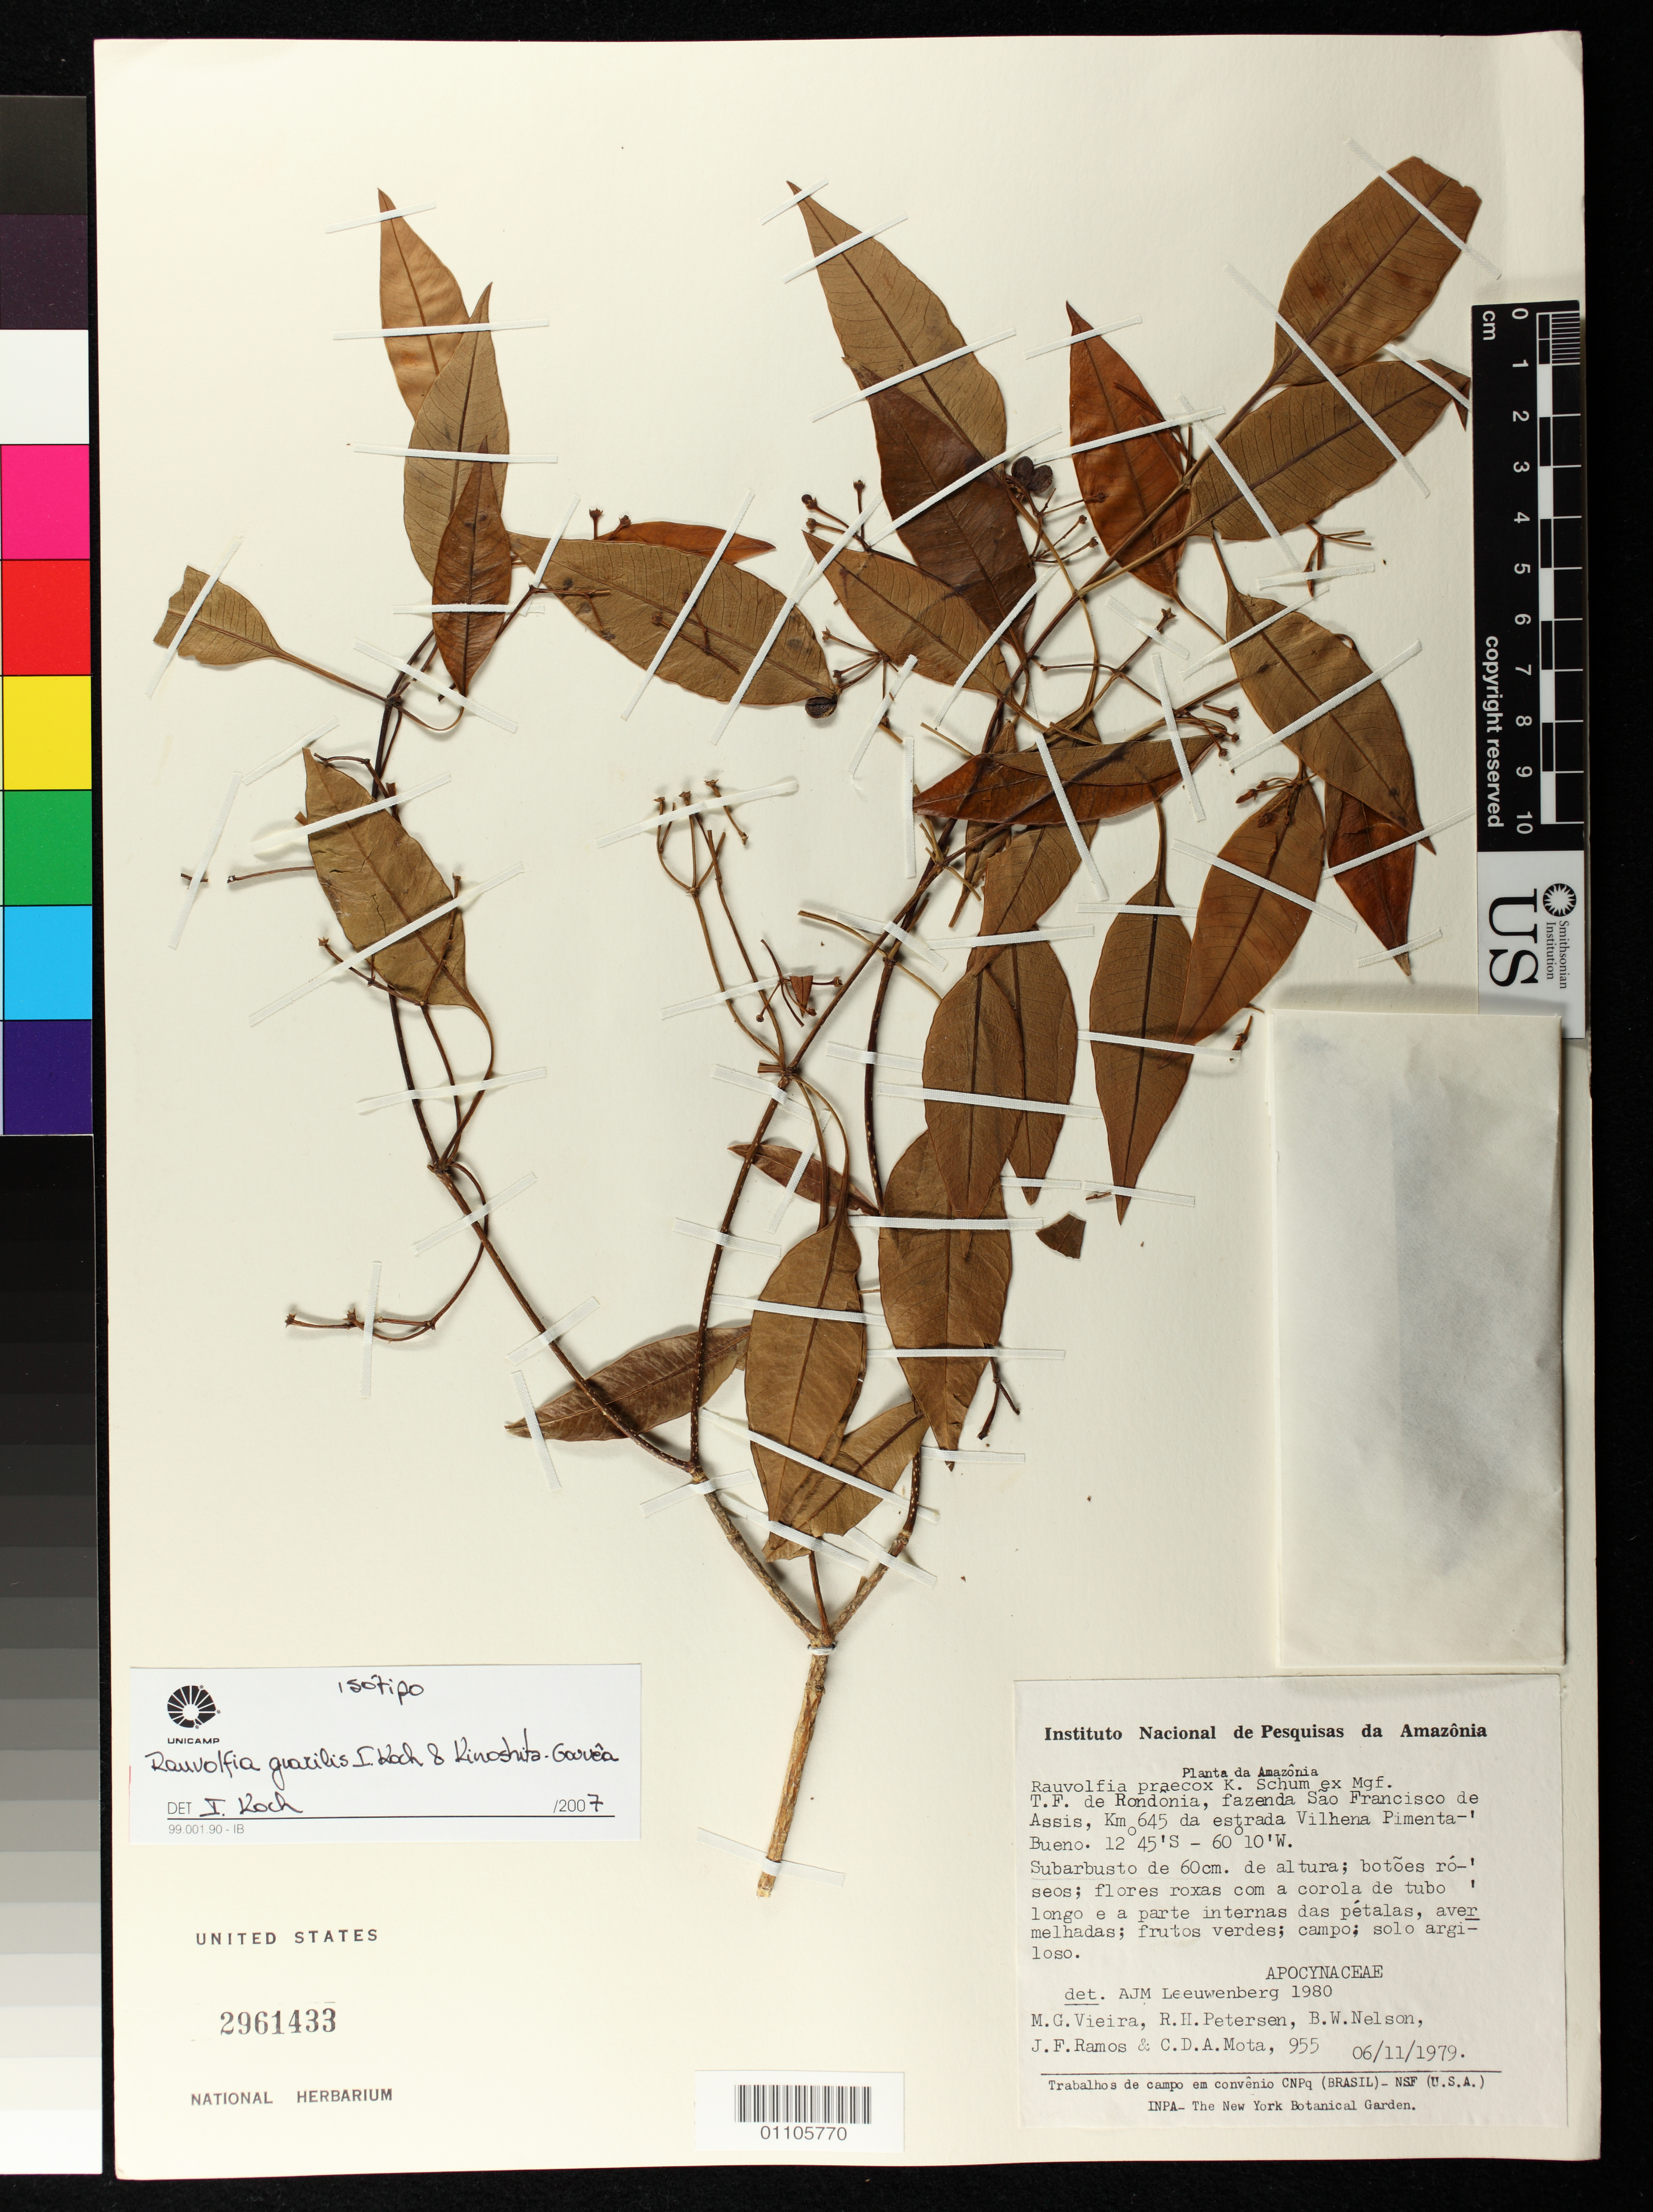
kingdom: Plantae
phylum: Tracheophyta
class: Magnoliopsida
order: Gentianales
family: Apocynaceae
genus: Rauvolfia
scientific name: Rauvolfia gracilis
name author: I. Koch & Kin.-Gouv.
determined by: Koch, I.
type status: Isotype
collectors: M. G. Vieira, R. H. Petersen, B. W. Nelson, J. F. Ramos & C. D. A. Mota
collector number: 955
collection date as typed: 06/11/1979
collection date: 1979-11-06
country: Brazil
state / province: Rondônia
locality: T.F. de Rondonia, fazenda Sao Francisco de Assis, Km 645 da estrada Vilhena Pimenta-Bueno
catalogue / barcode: US 2961433